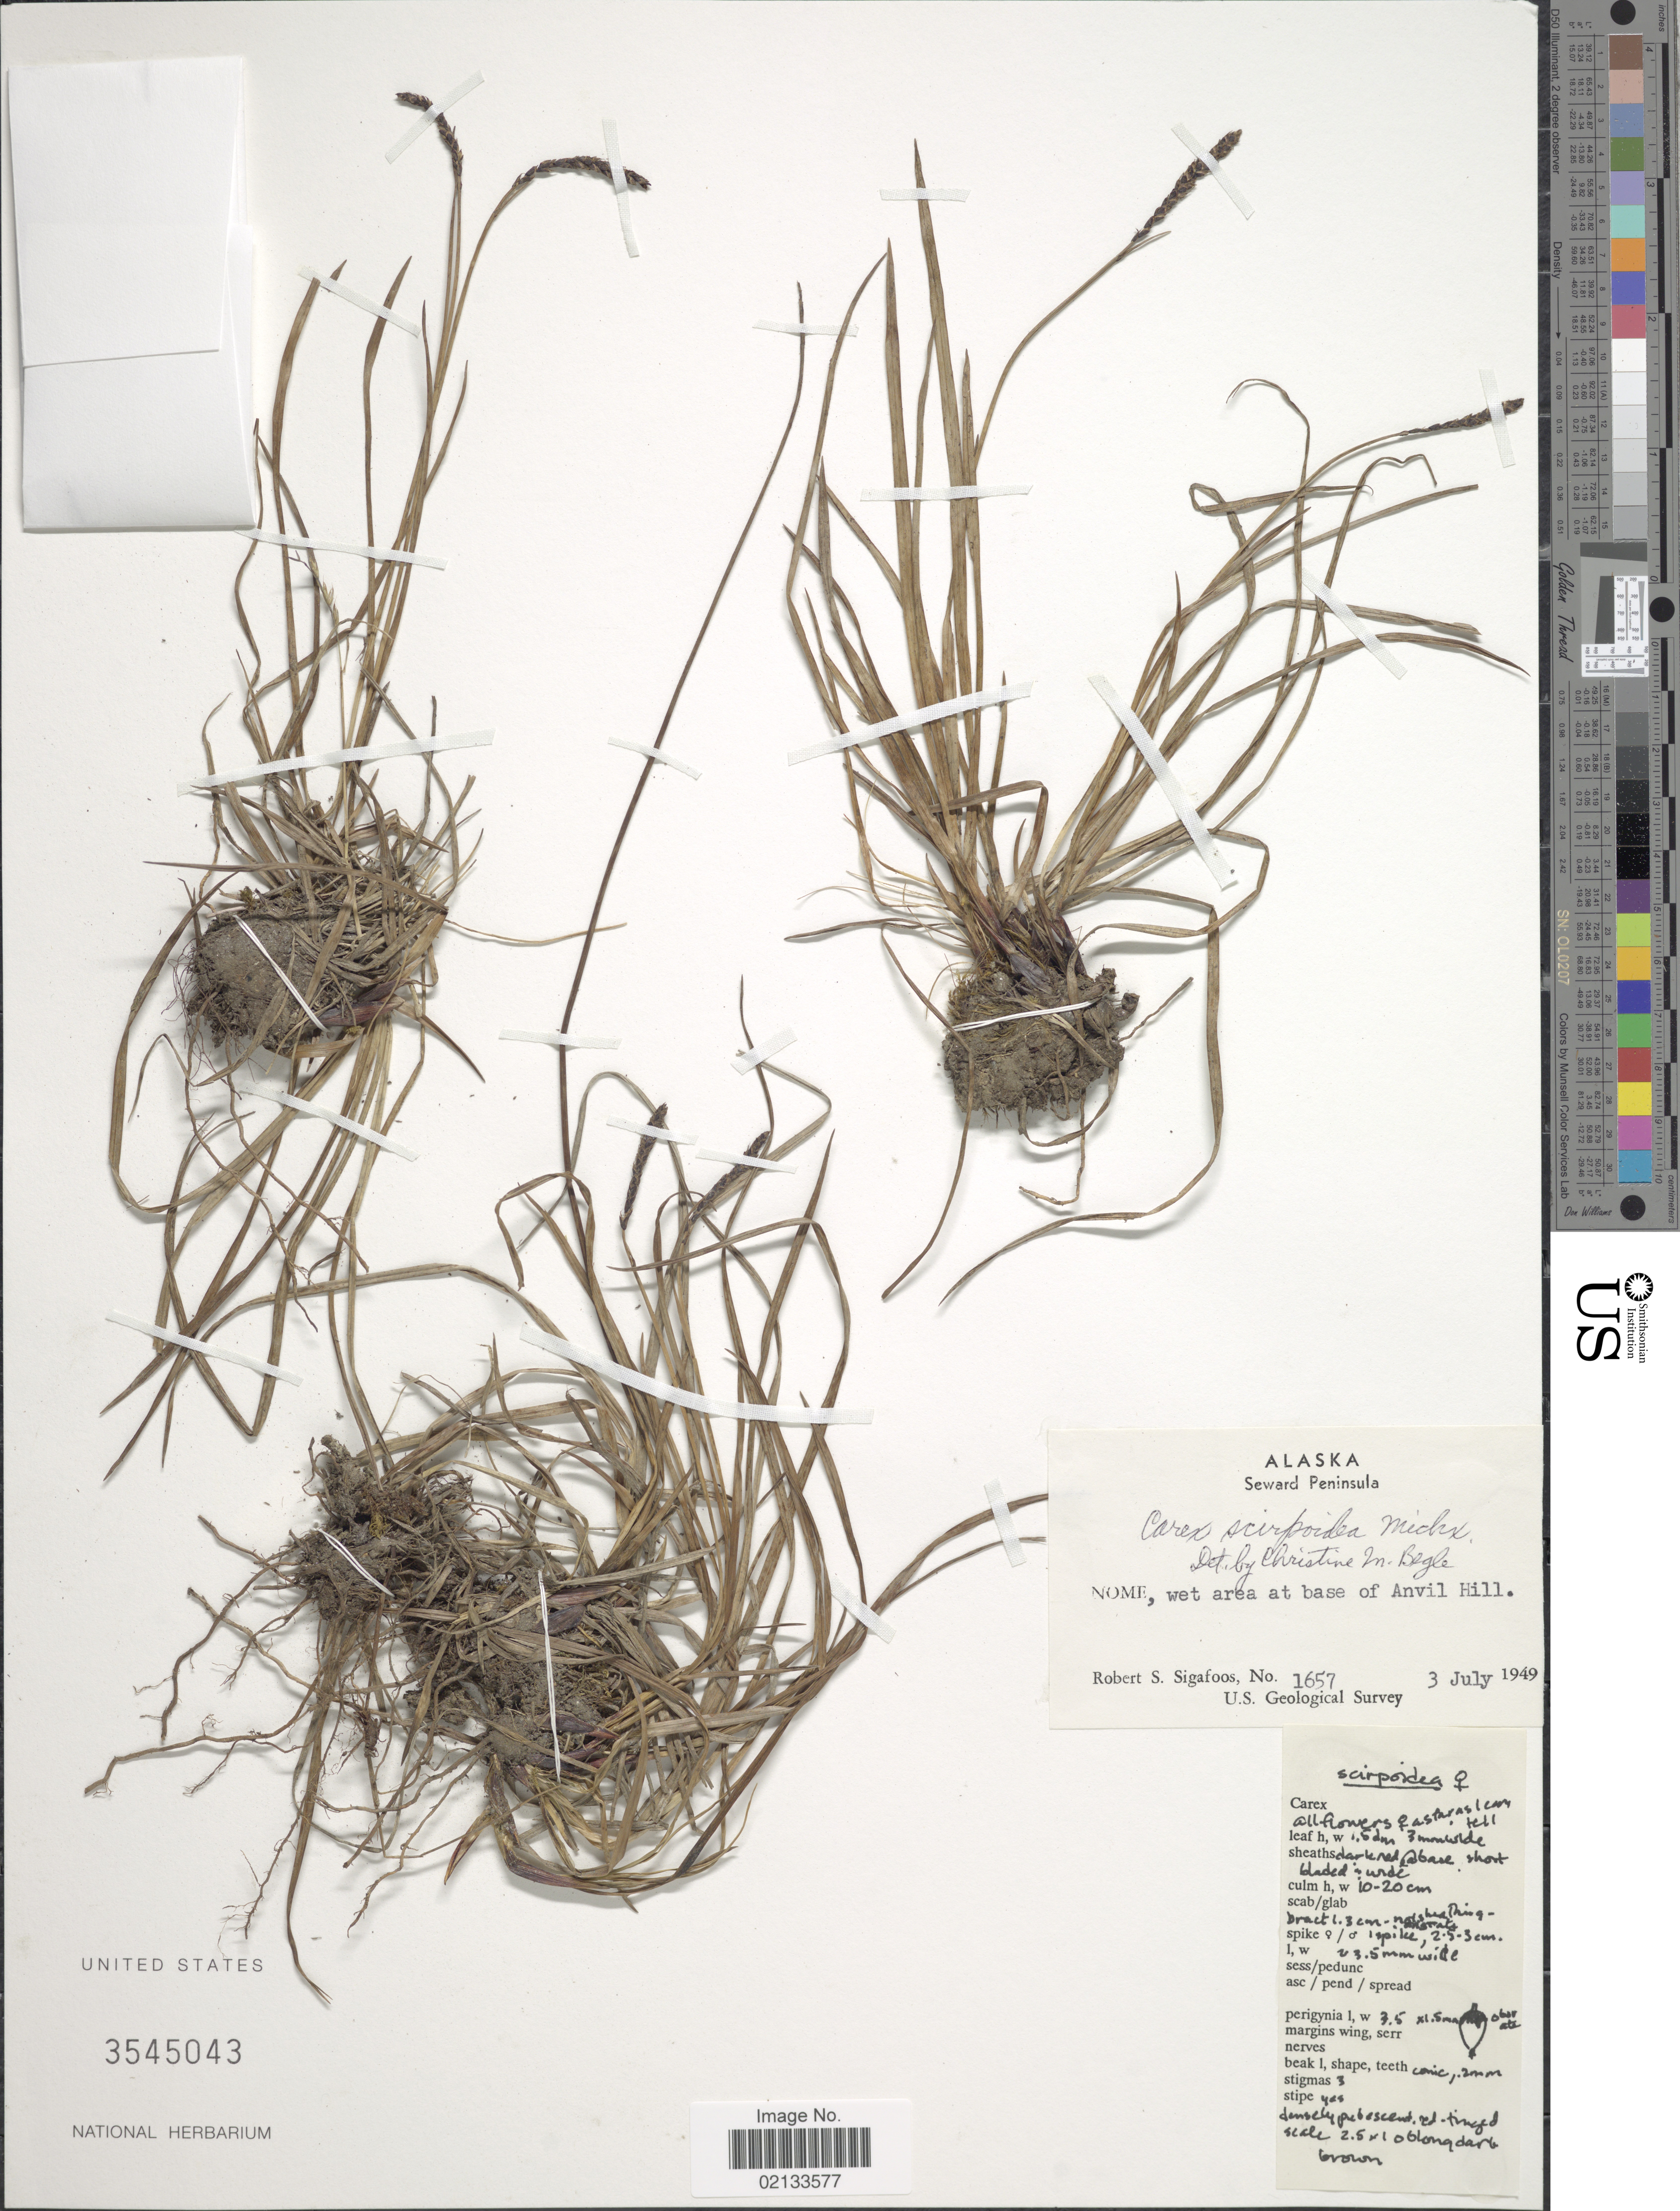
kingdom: Plantae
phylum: Tracheophyta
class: Liliopsida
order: Poales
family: Cyperaceae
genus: Carex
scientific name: Carex scirpoidea subsp. scirpoidea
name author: Michx.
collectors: R. Sigafoos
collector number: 1657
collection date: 1949-07-03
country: United States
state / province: Alaska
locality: Seward Peninsula, Nome, wet area at base of Anvil Hill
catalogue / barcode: US 3545043